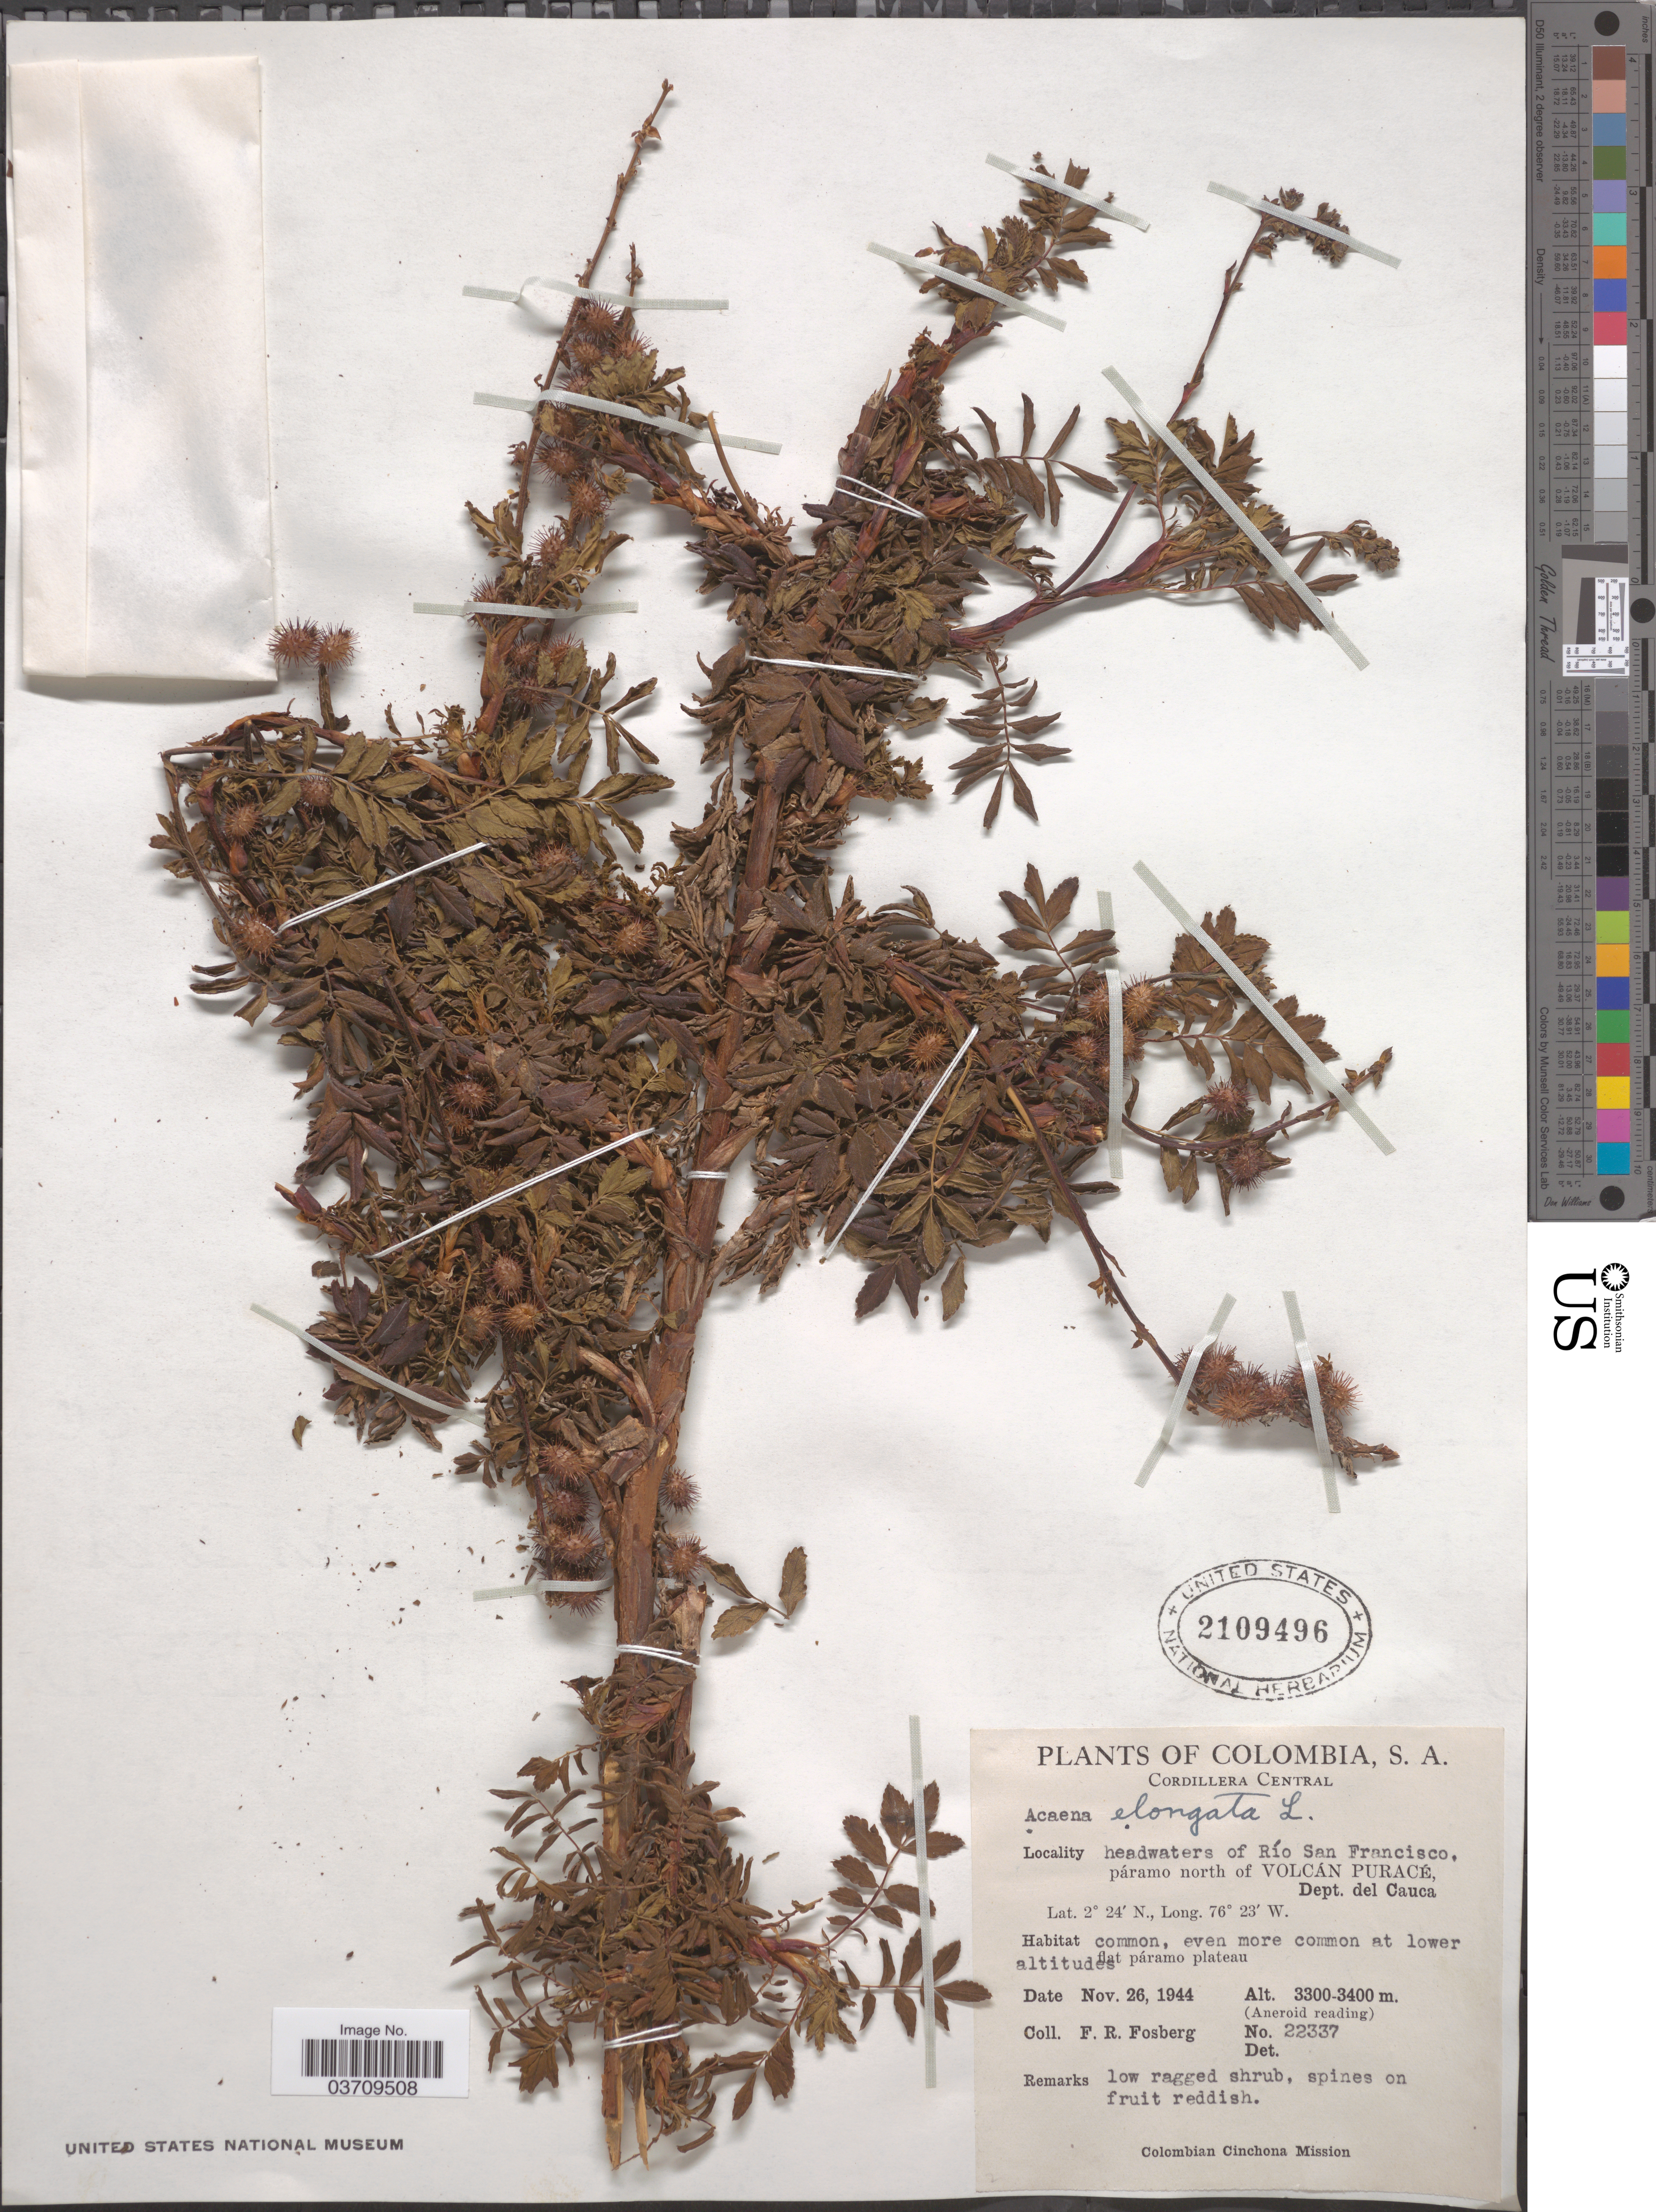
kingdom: Plantae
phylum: Tracheophyta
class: Magnoliopsida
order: Rosales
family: Rosaceae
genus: Acaena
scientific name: Acaena elongata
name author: L.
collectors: F. R. Fosberg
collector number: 22337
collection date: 1944-11-26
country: Colombia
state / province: Cauca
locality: Cordillera Central. Headwaters of Río San Francisco, páramo north of Volcán Puracé, Dept. del Cauca.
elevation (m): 3300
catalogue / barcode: US 2109496